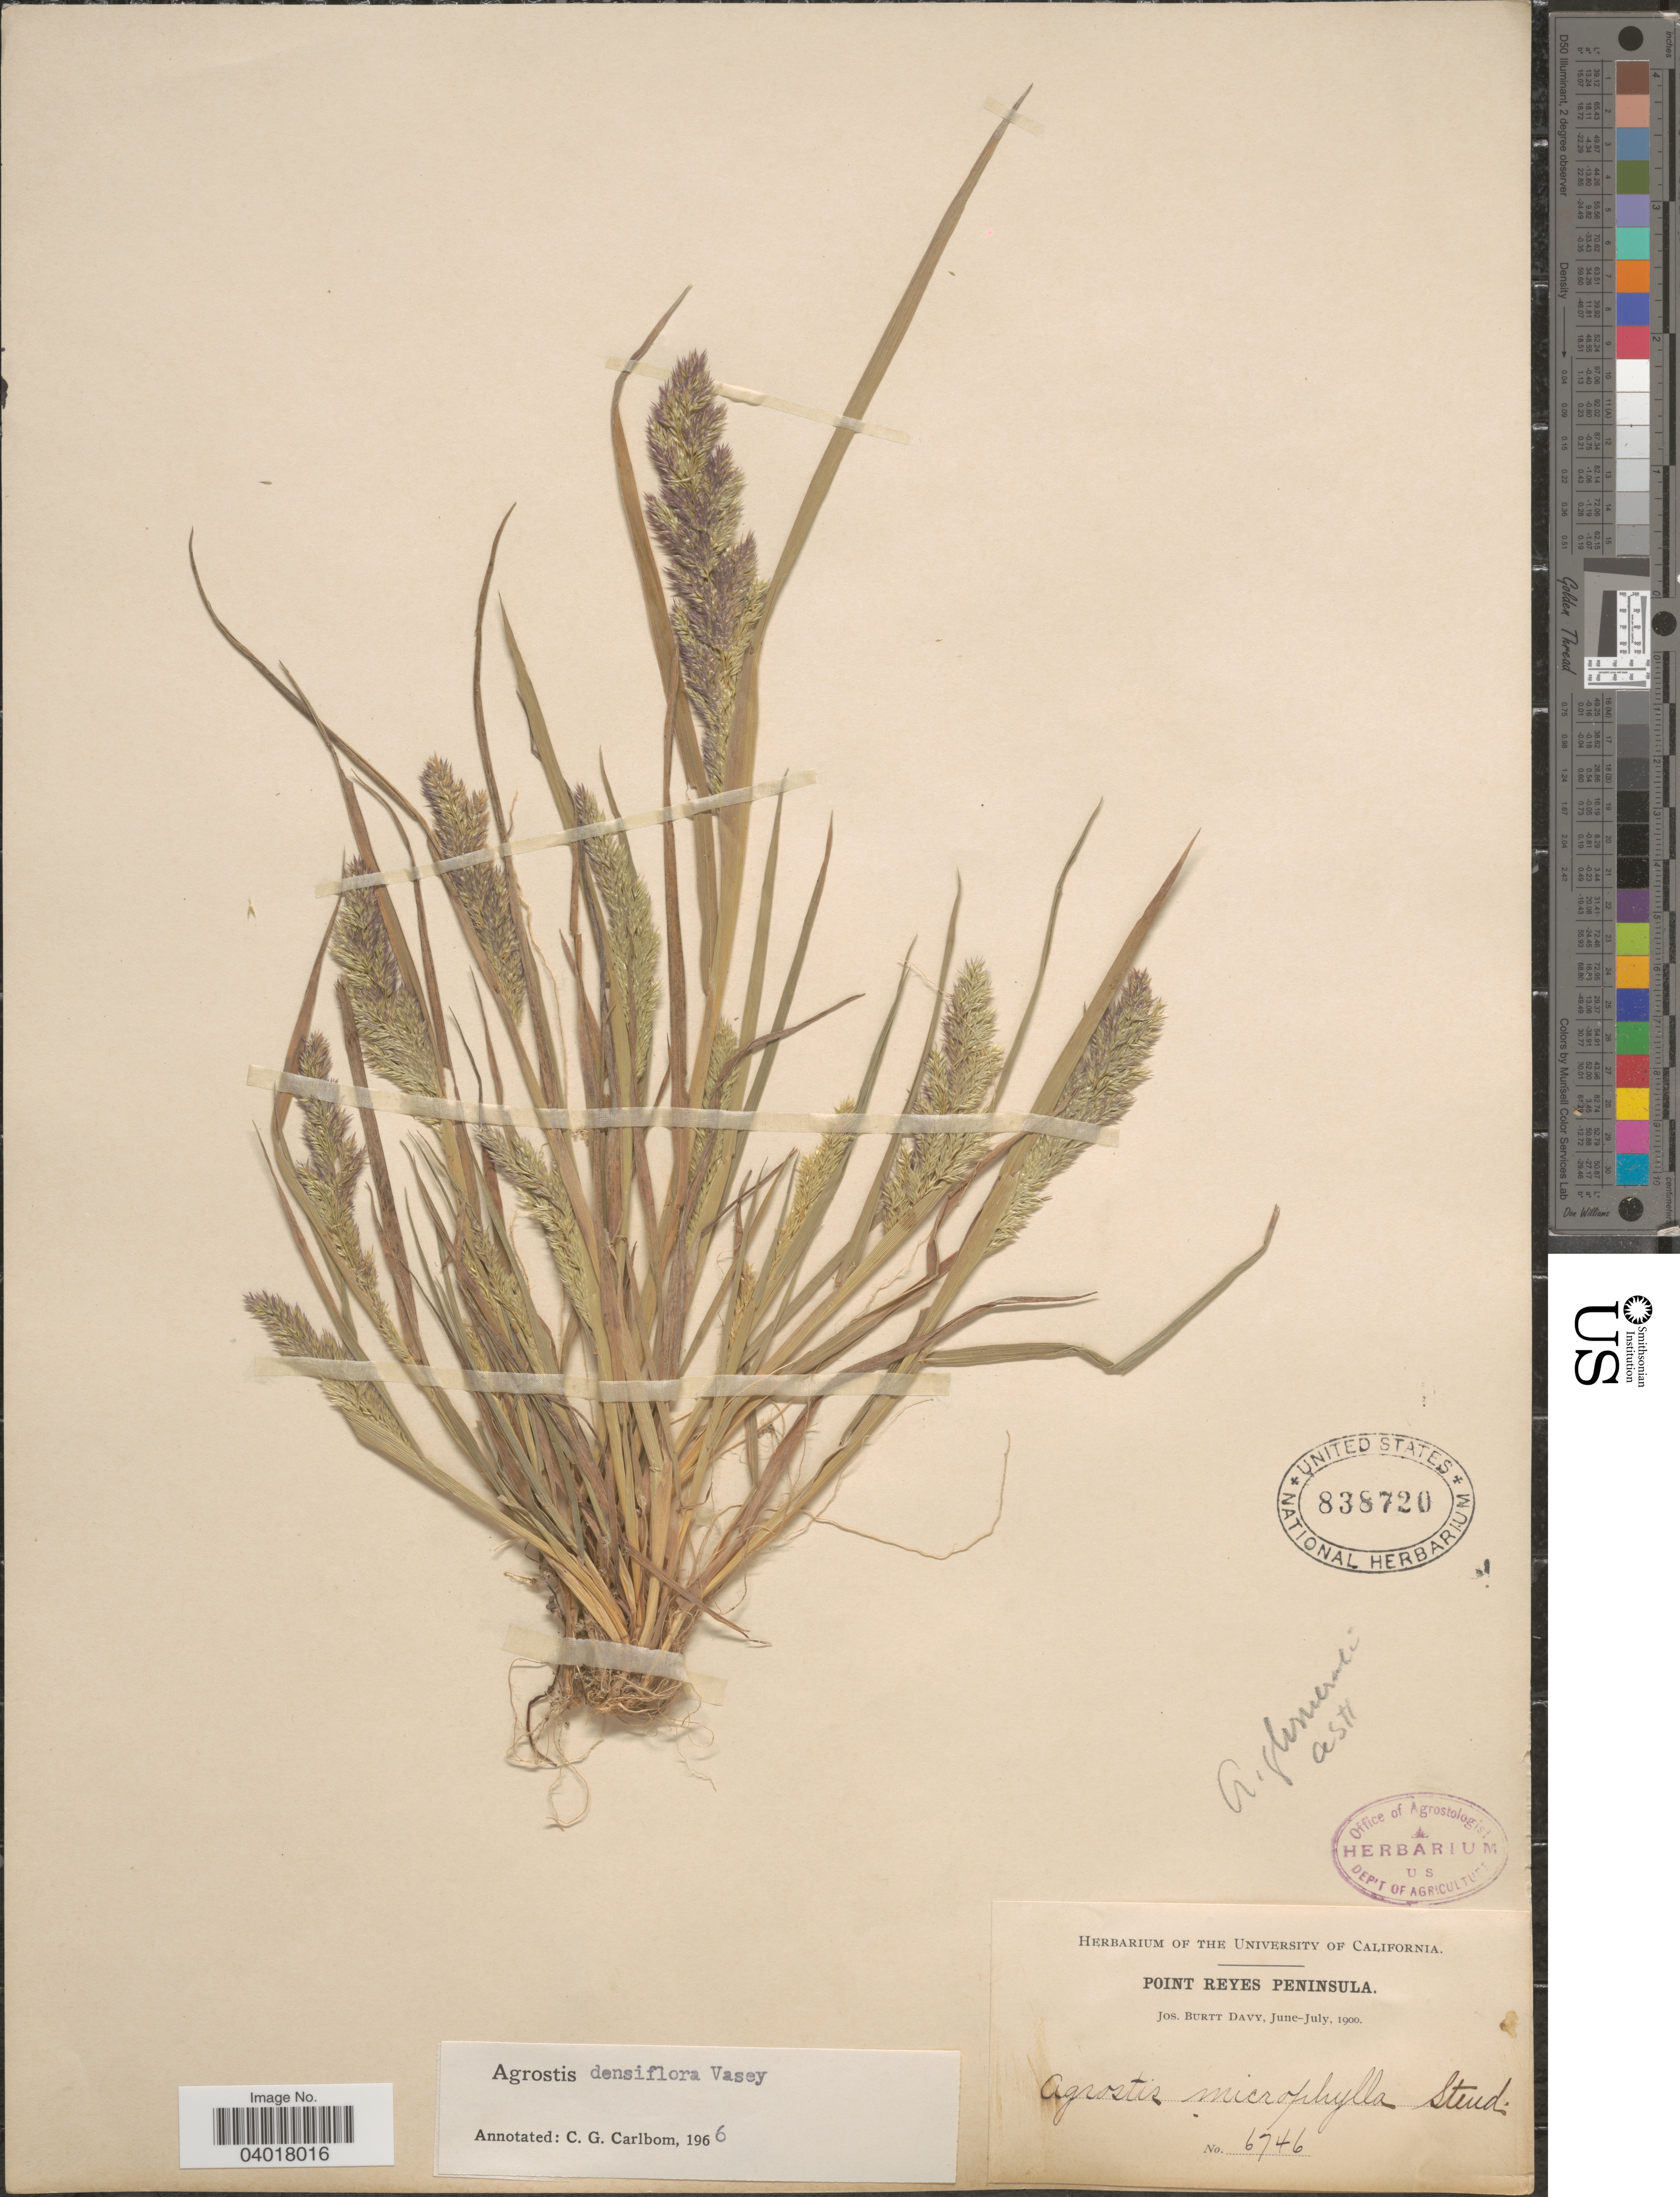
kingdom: Plantae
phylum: Tracheophyta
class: Liliopsida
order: Poales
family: Poaceae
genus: Agrostis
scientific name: Agrostis densiflora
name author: Vasey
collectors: J. Burtt Davy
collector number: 6746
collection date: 1900-06/1900-07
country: United States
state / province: California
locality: Point Reyes Peninsula.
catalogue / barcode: US 838720